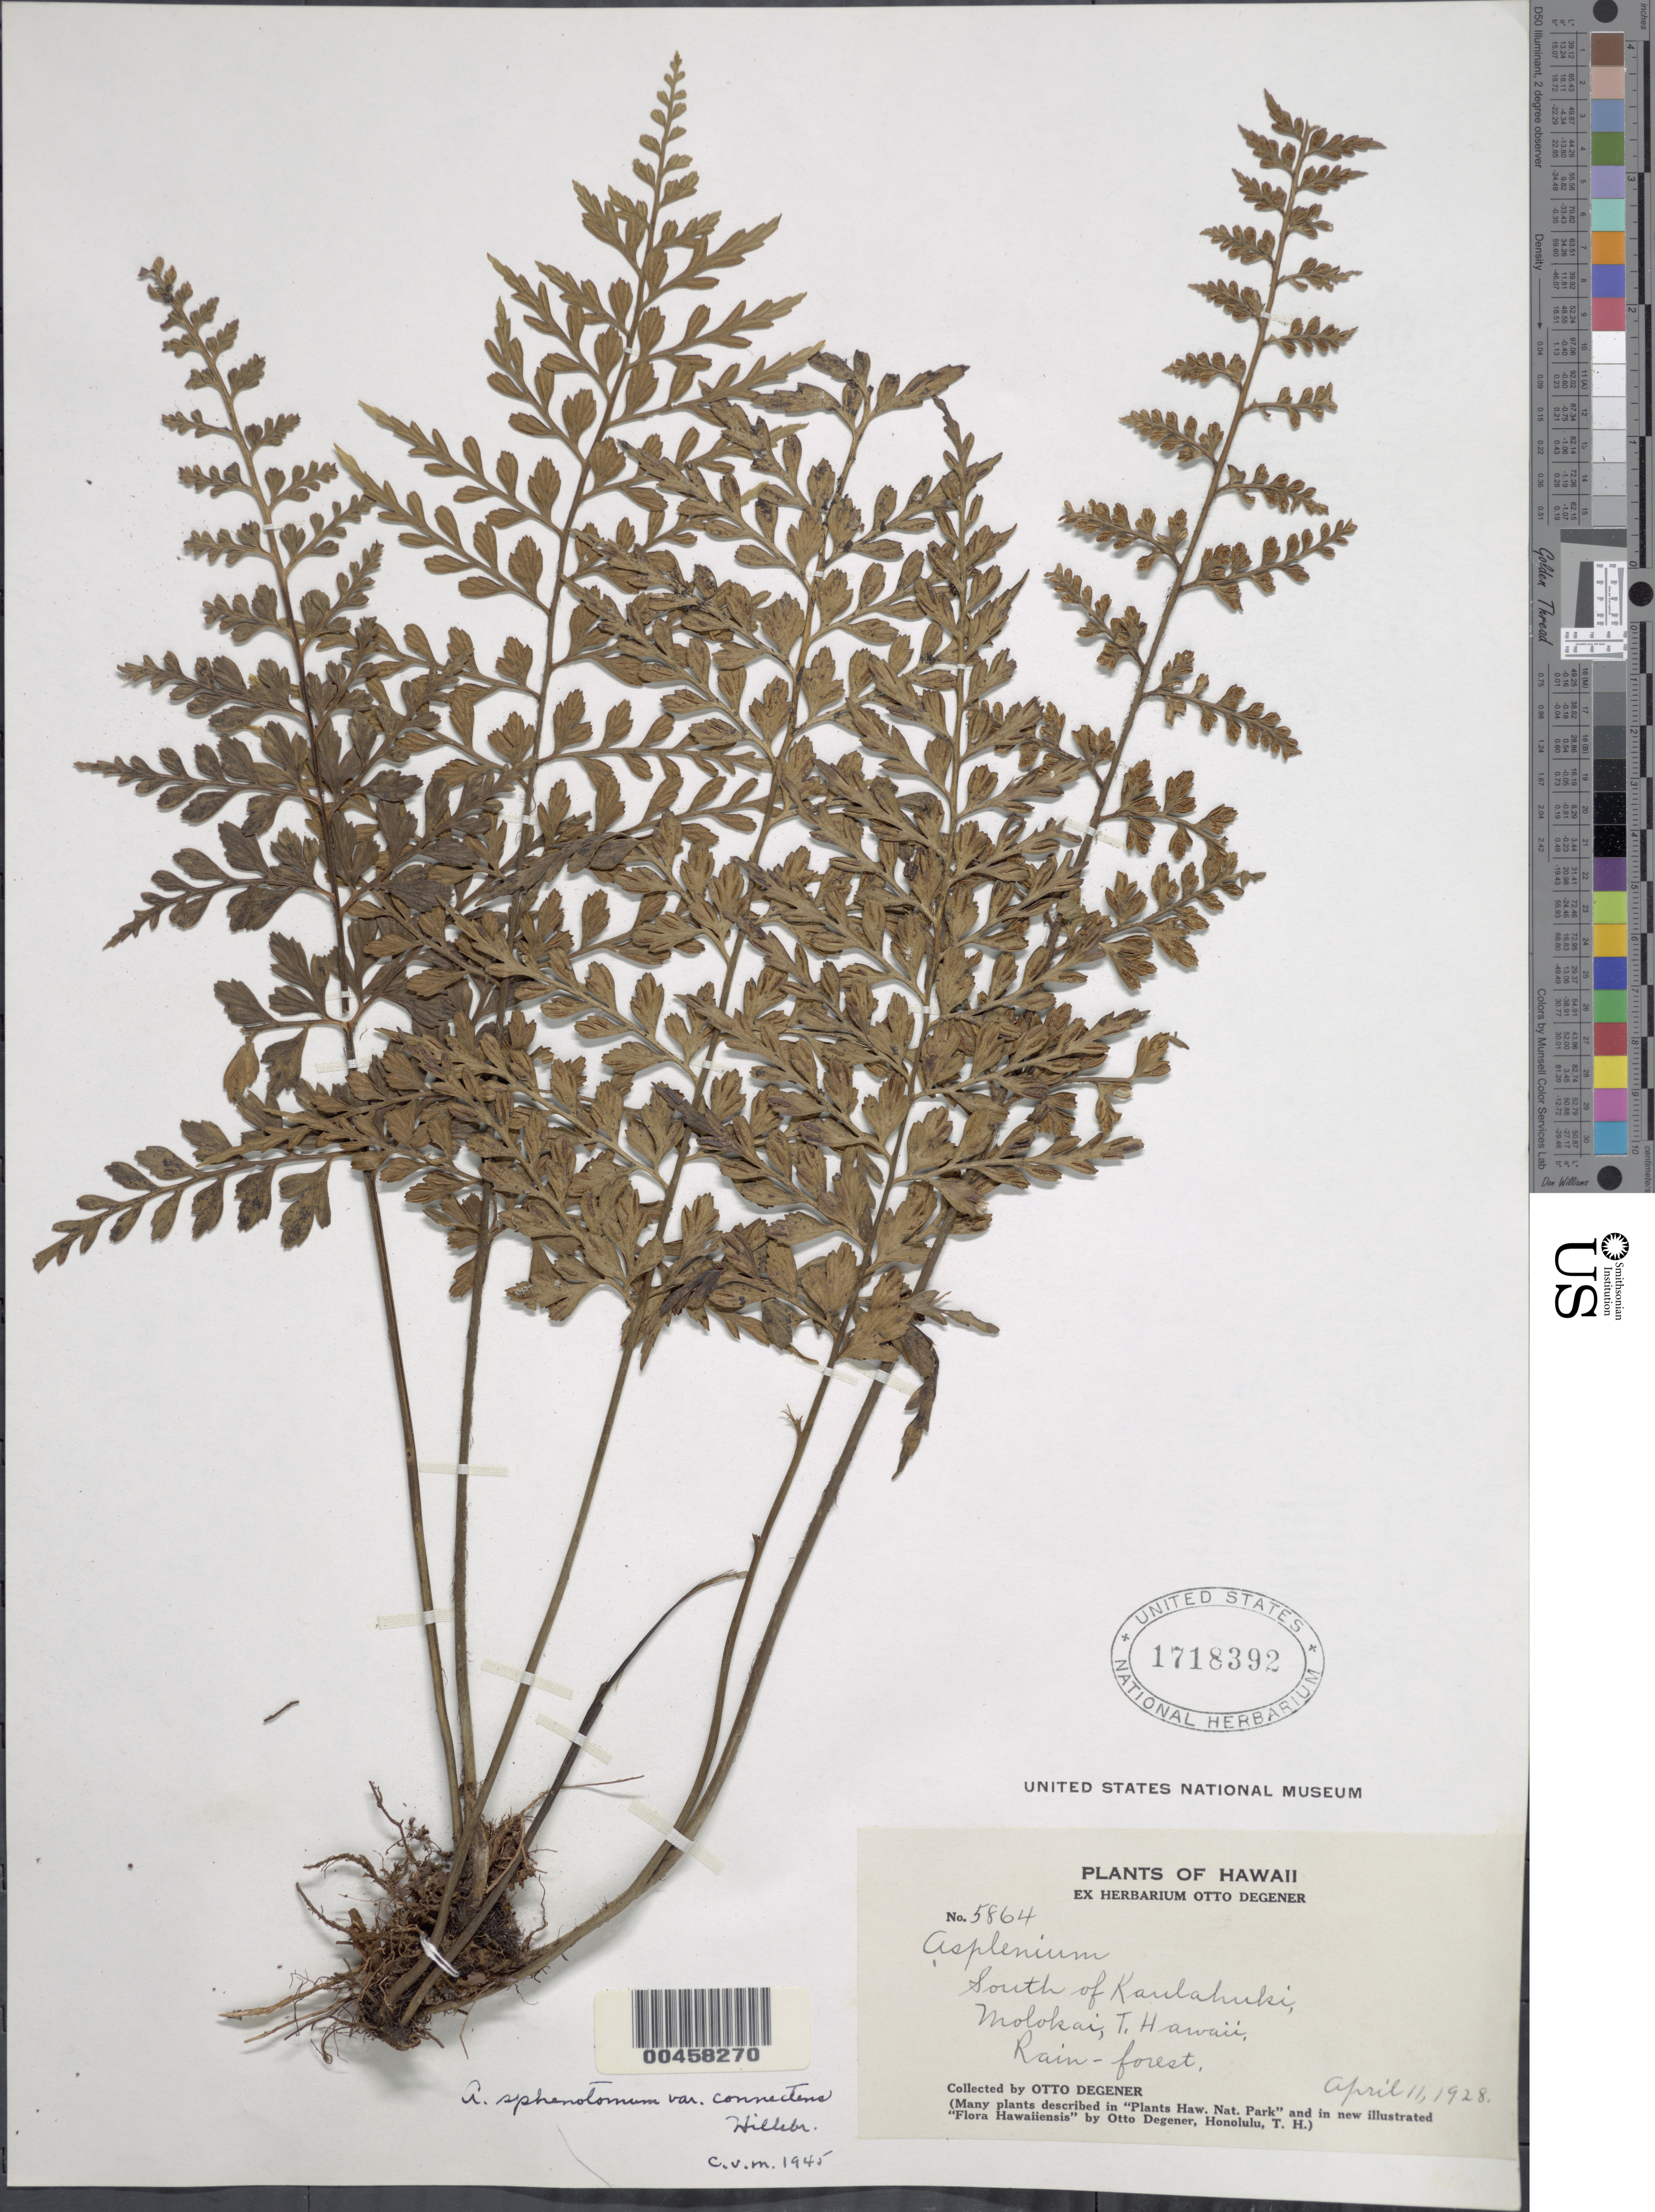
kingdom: Plantae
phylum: Tracheophyta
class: Polypodiopsida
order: Polypodiales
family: Aspleniaceae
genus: Asplenium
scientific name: Asplenium sphenotomum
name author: Hillebr.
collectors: O. Degener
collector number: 5864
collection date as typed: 11 Apr 1928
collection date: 1928-04-11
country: United States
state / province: Hawaii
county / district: Maui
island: Moloka'i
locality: South of Kaulahuki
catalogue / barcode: US 1718392